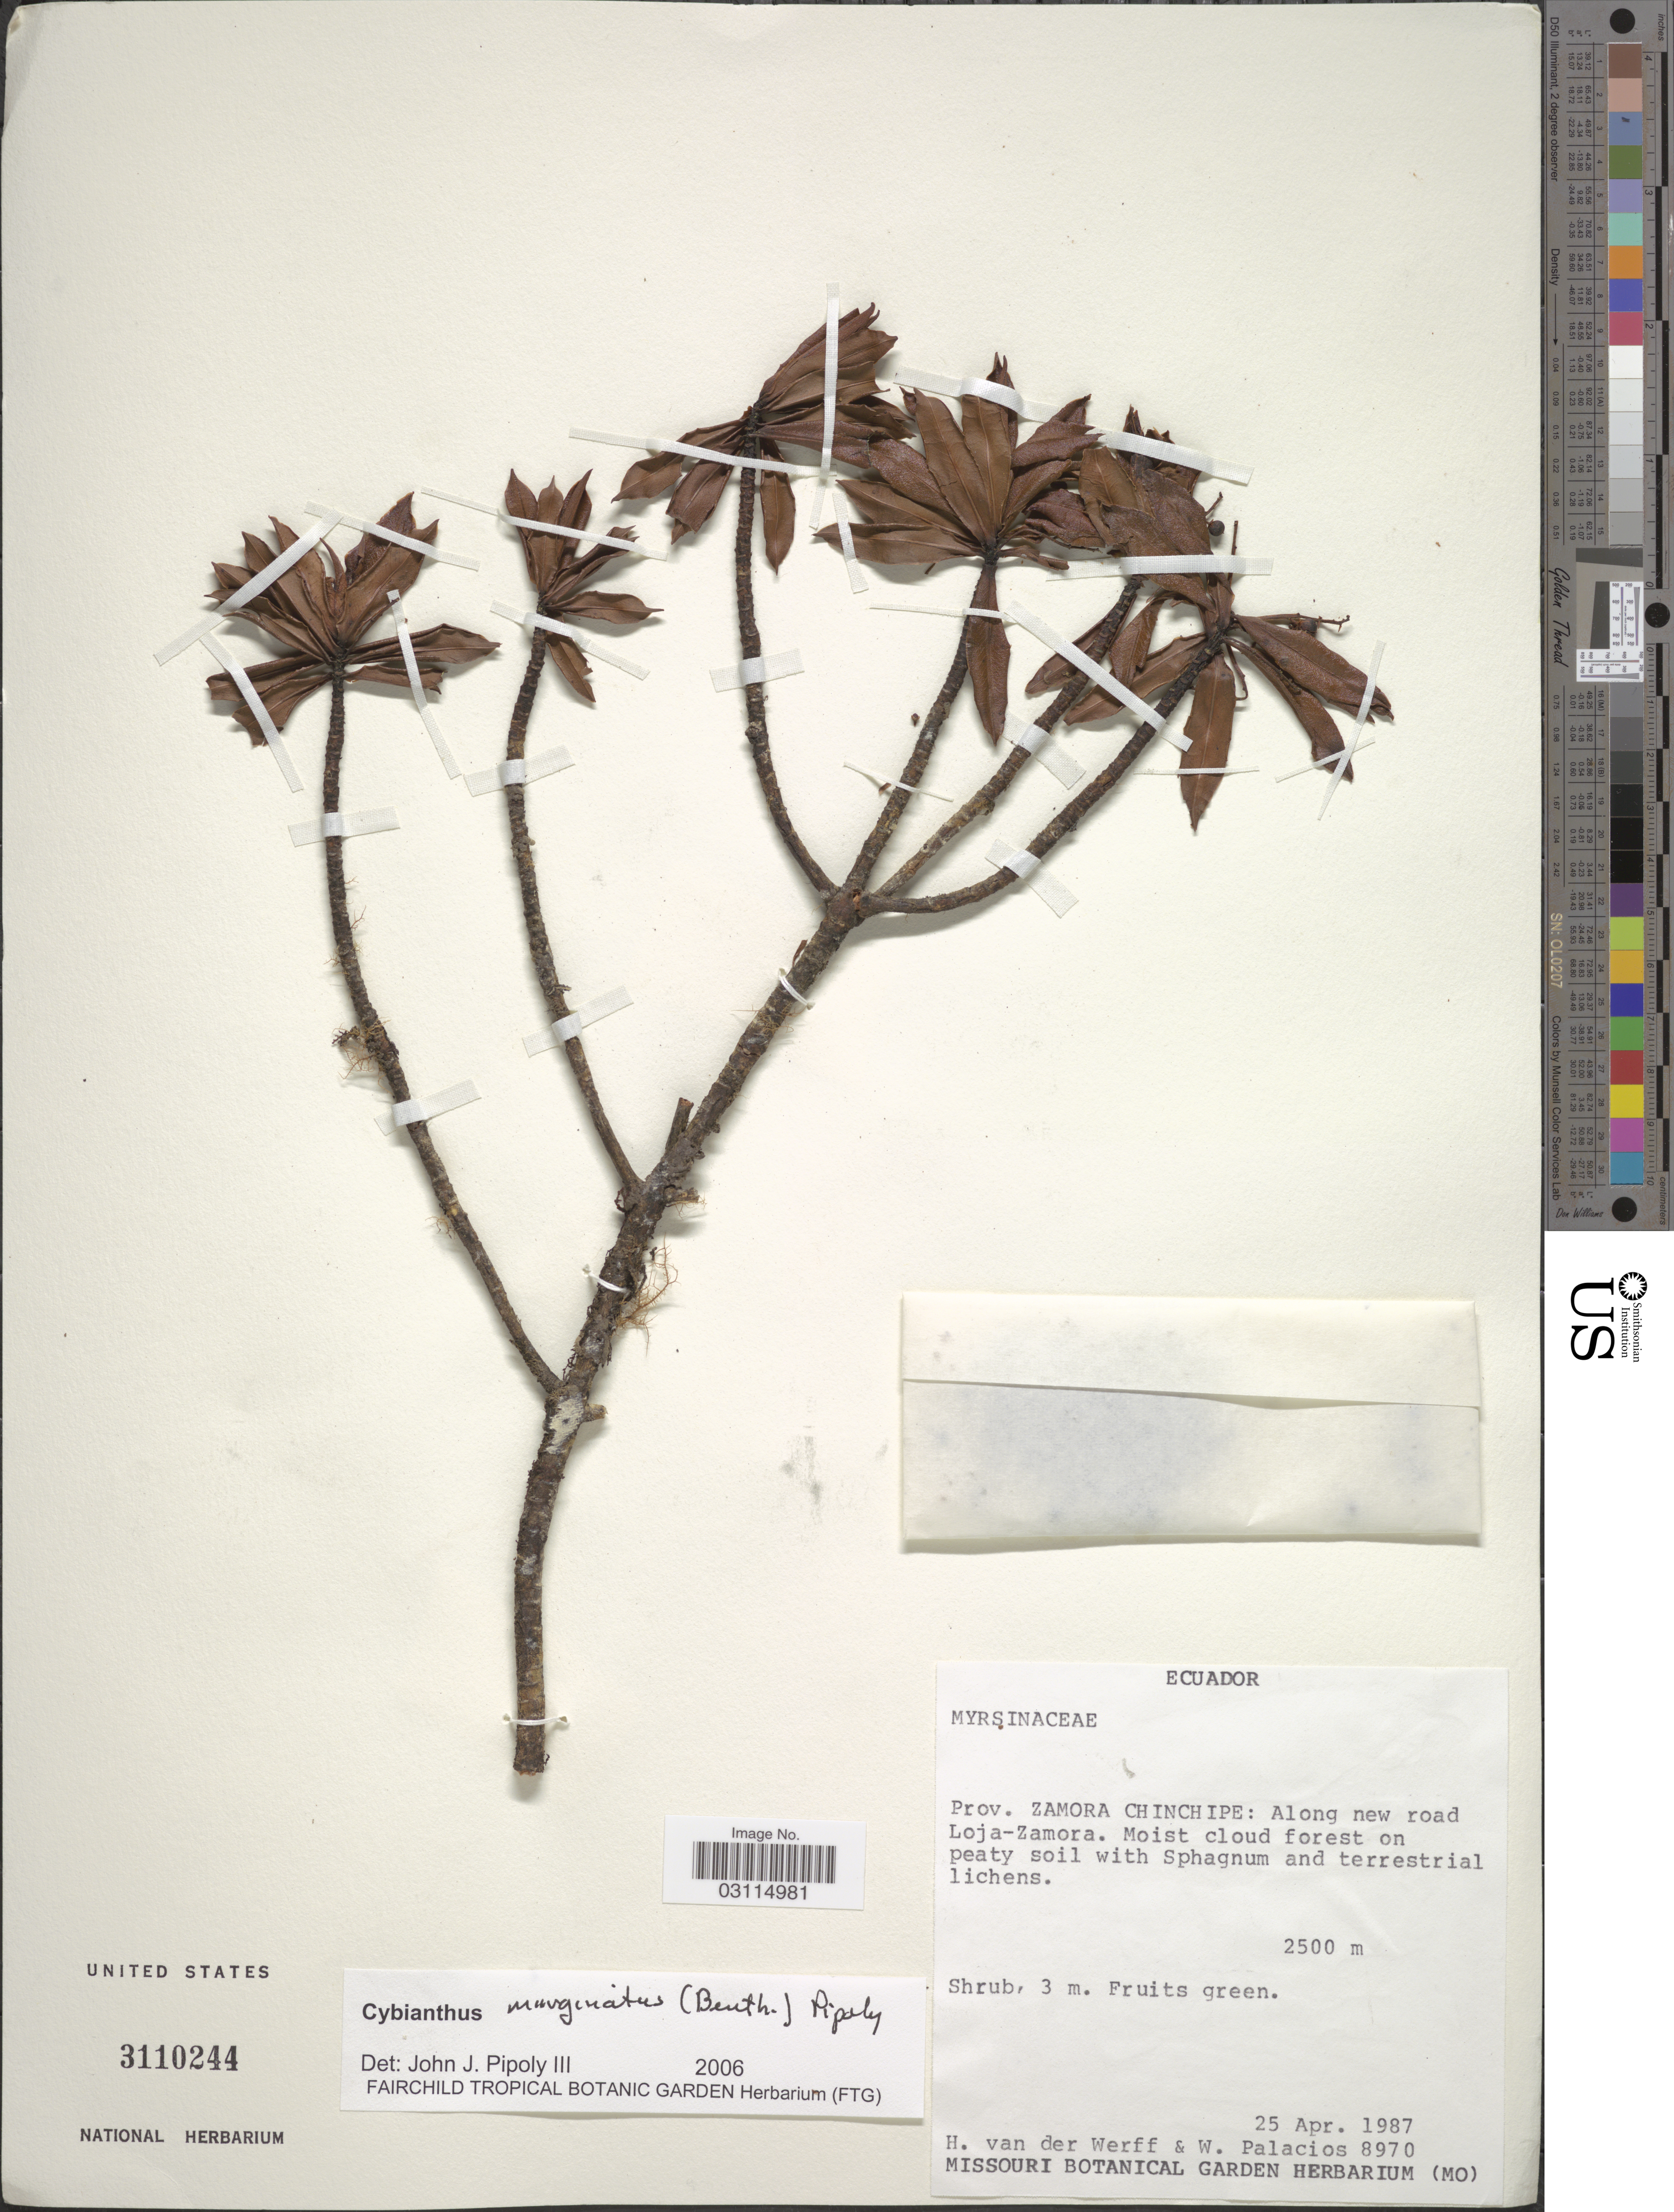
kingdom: Plantae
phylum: Tracheophyta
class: Magnoliopsida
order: Ericales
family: Primulaceae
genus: Cybianthus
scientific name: Cybianthus marginatus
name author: (Benth.) Pipoly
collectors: H. van der Werff & W. Palacios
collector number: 8970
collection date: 1987-04-25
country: Ecuador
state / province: Zamora-Chinchipe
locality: Along new road Loja-Zamora.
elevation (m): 2500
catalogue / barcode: US 3110244